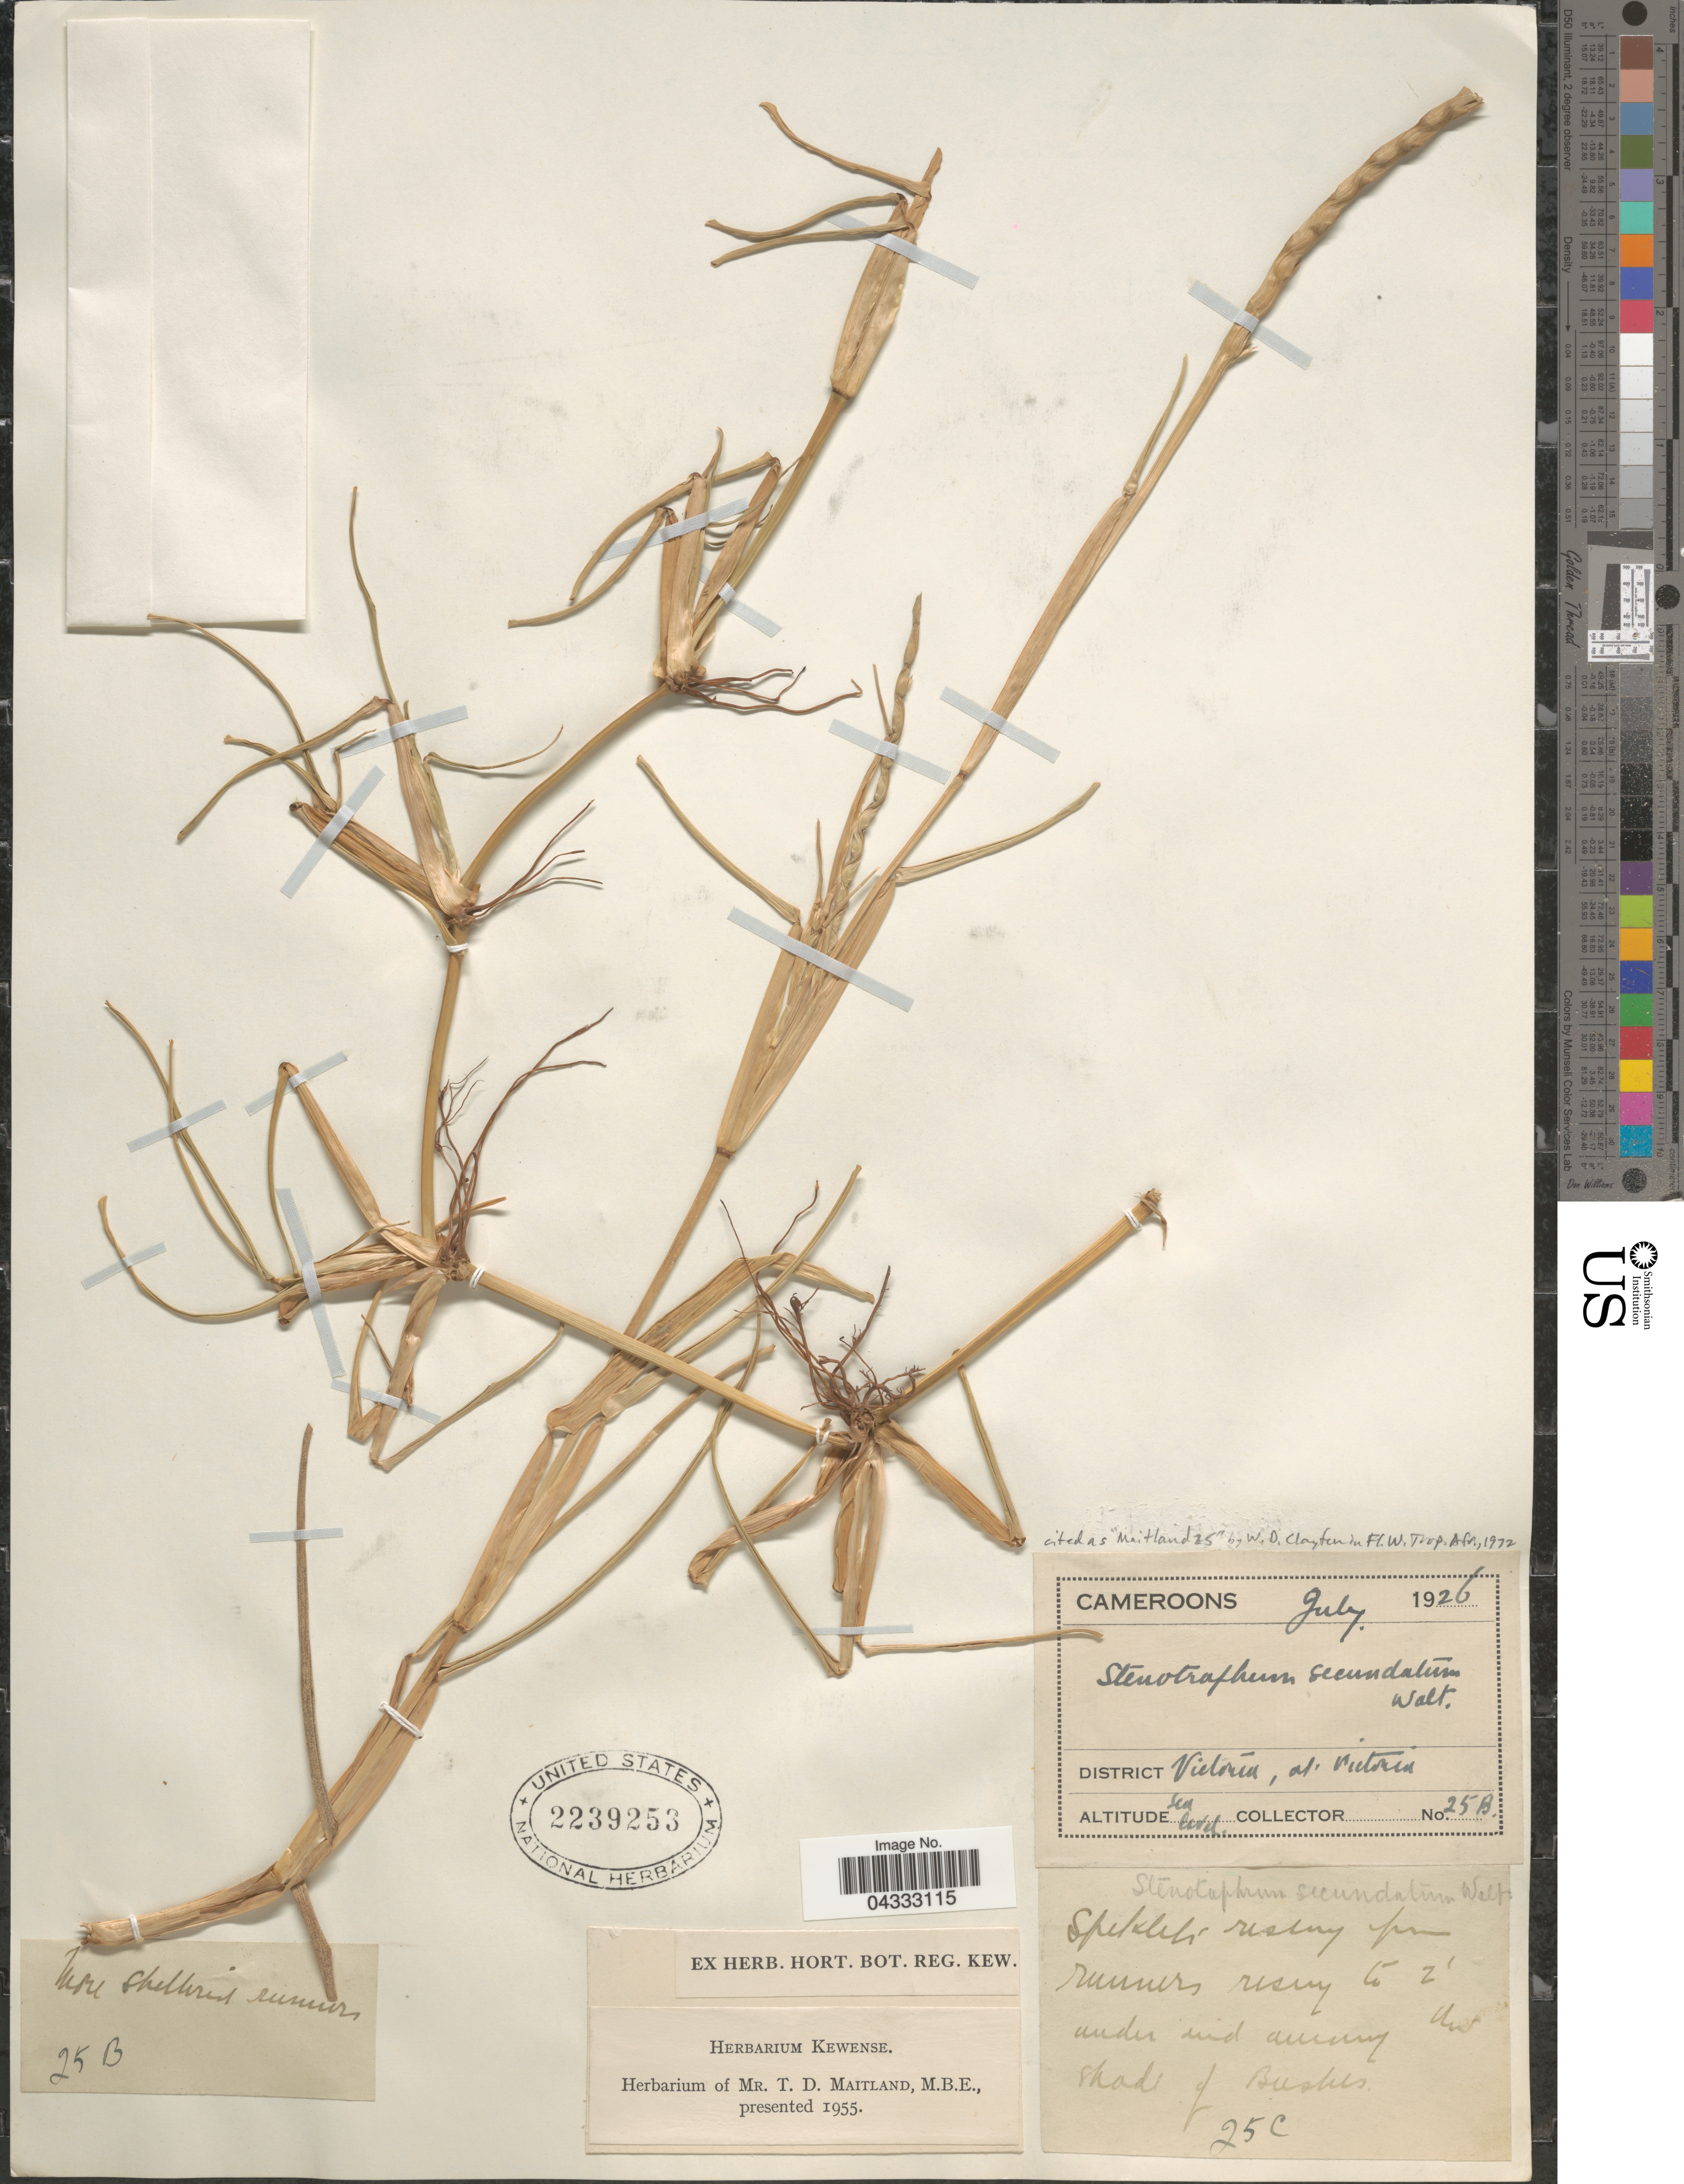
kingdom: Plantae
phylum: Tracheophyta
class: Liliopsida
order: Poales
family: Poaceae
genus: Stenotaphrum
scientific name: Stenotaphrum secundatum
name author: (Walter) Kuntze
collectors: Ex herb. Mr. T. D. Maitland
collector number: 25B*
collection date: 1926-07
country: Cameroon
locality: Victoria, at Victoria.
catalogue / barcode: US 2239253